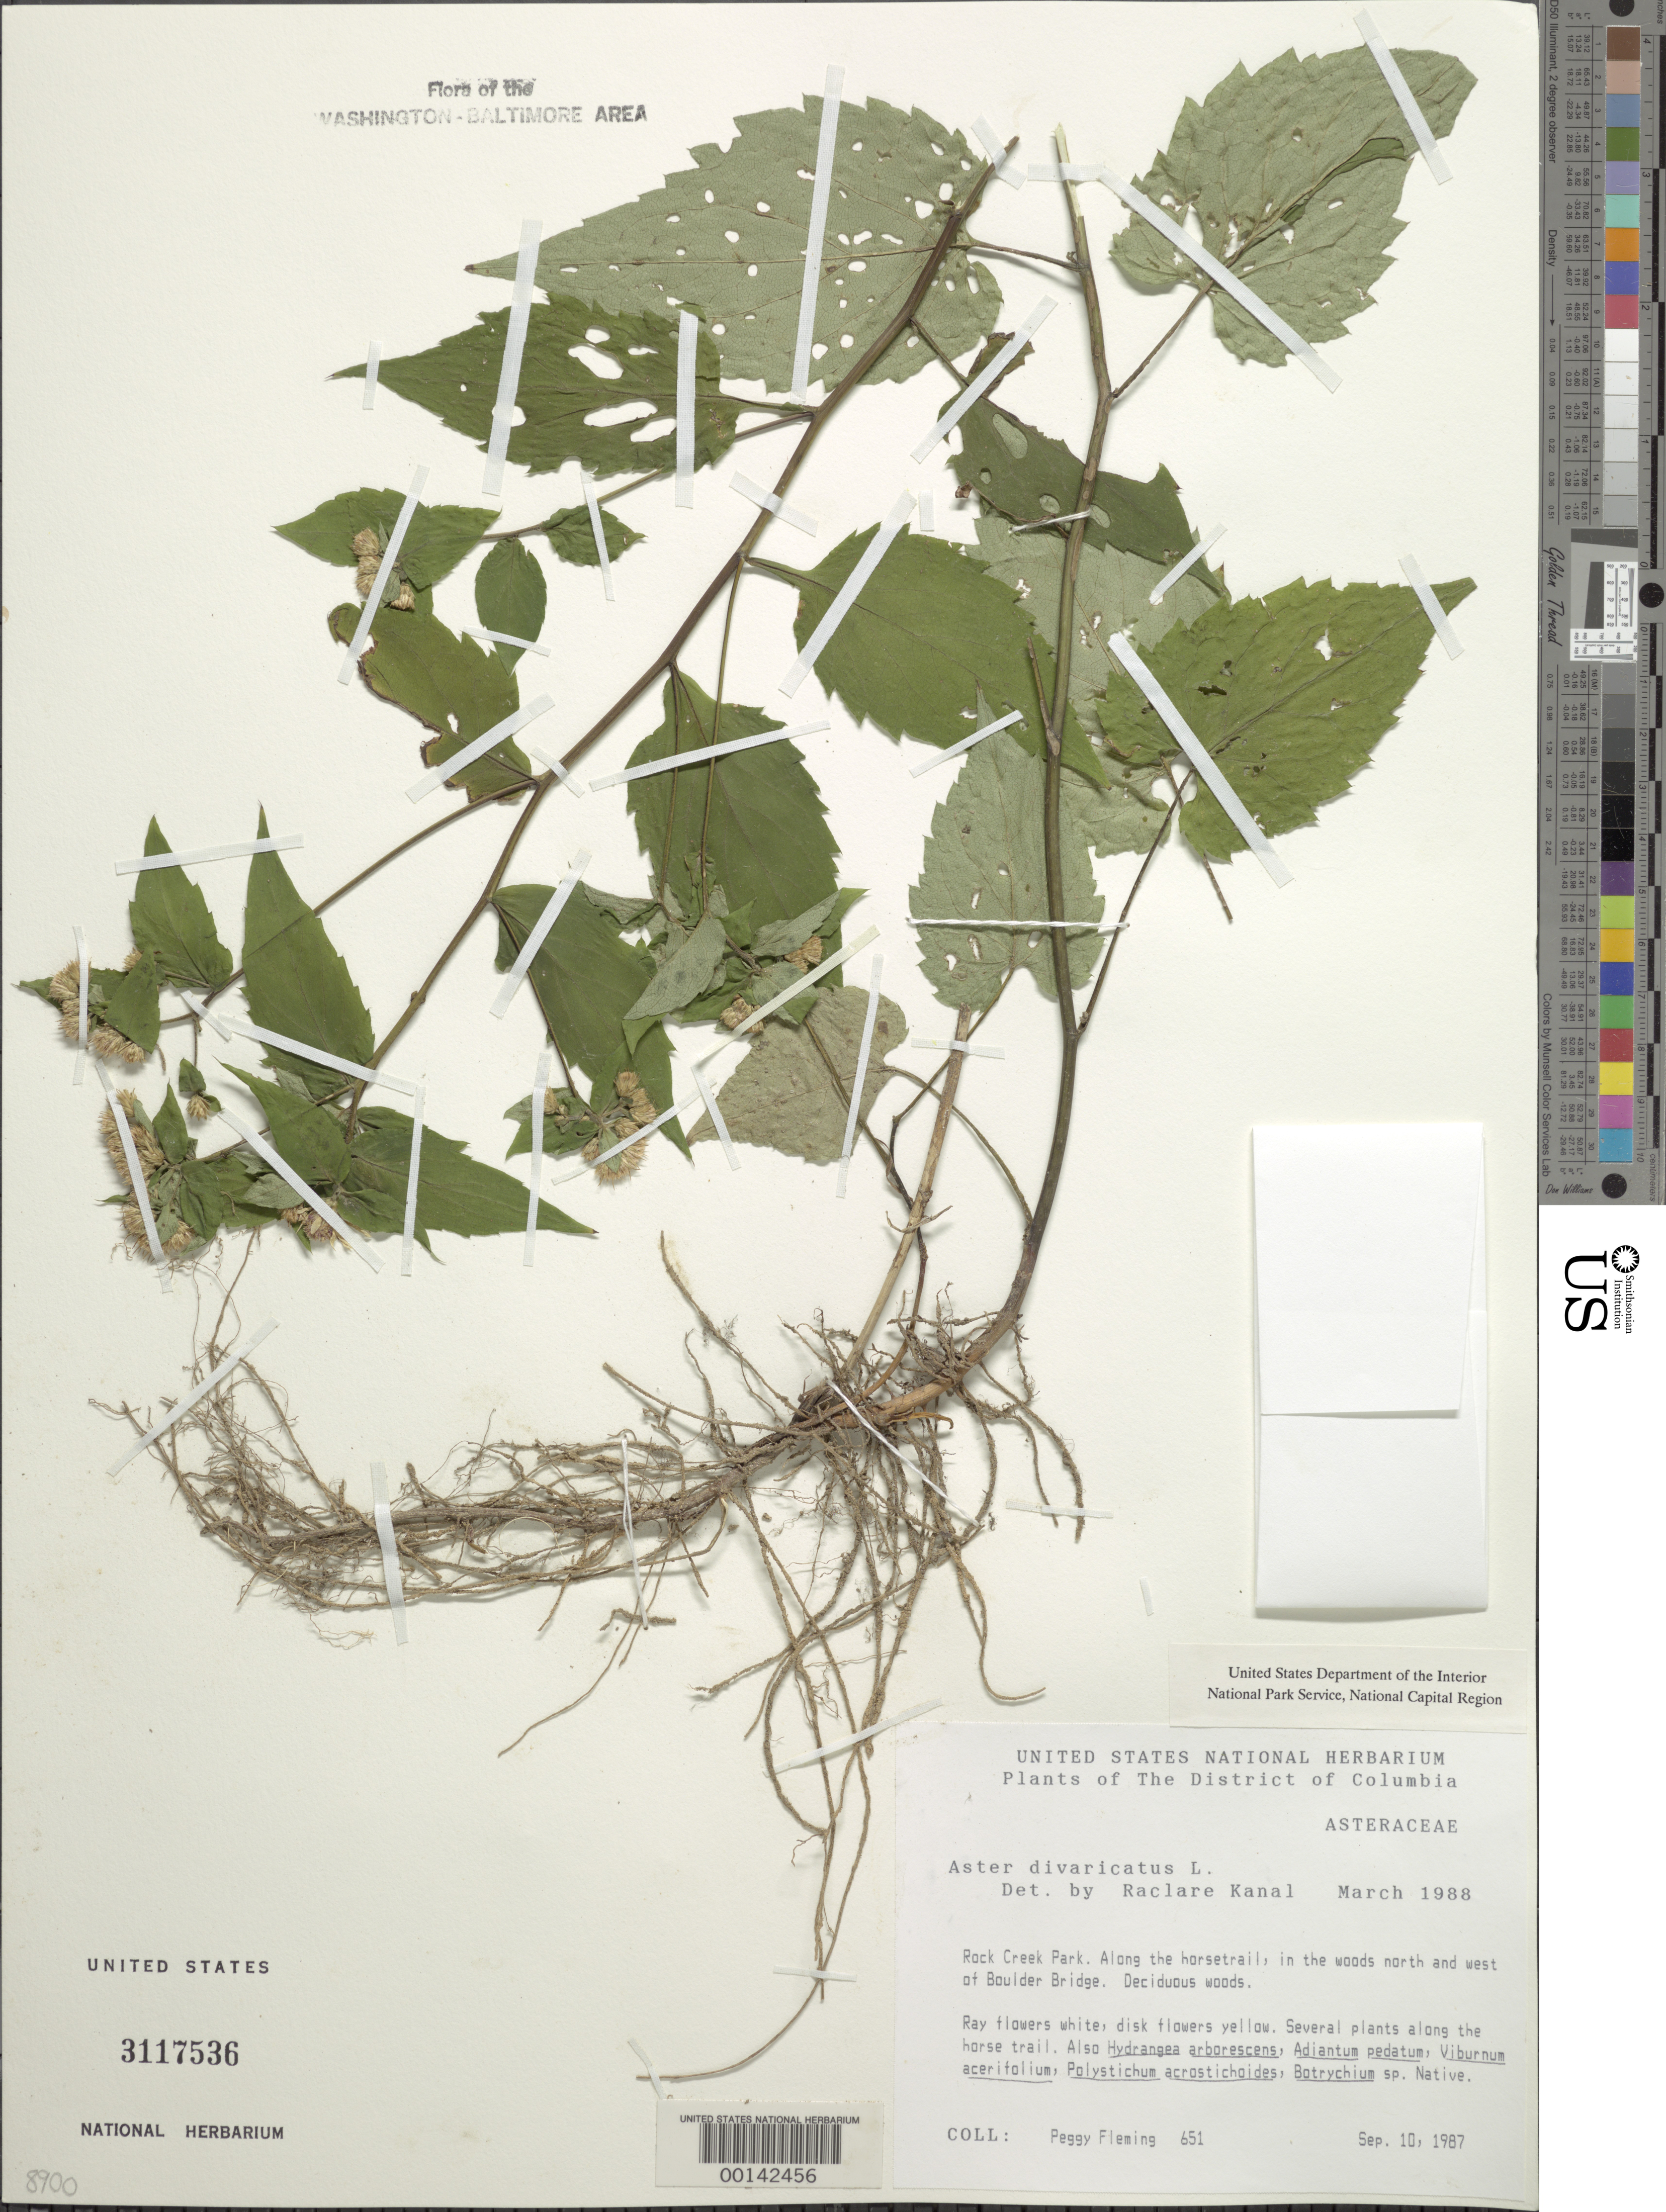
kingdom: Plantae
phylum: Tracheophyta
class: Magnoliopsida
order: Asterales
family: Asteraceae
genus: Eurybia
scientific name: Eurybia divaricata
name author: (L.) G.L. Nesom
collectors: P. Fleming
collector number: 651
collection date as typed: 10 Sep 1987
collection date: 1987-09-10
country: United States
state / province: District of Columbia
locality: Rock Creek Park. Along the Horsetrail, in the woods north and west of Boulder Bridge. Rock Creek Park & vicinity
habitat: Deciduous woods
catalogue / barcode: US 3117536